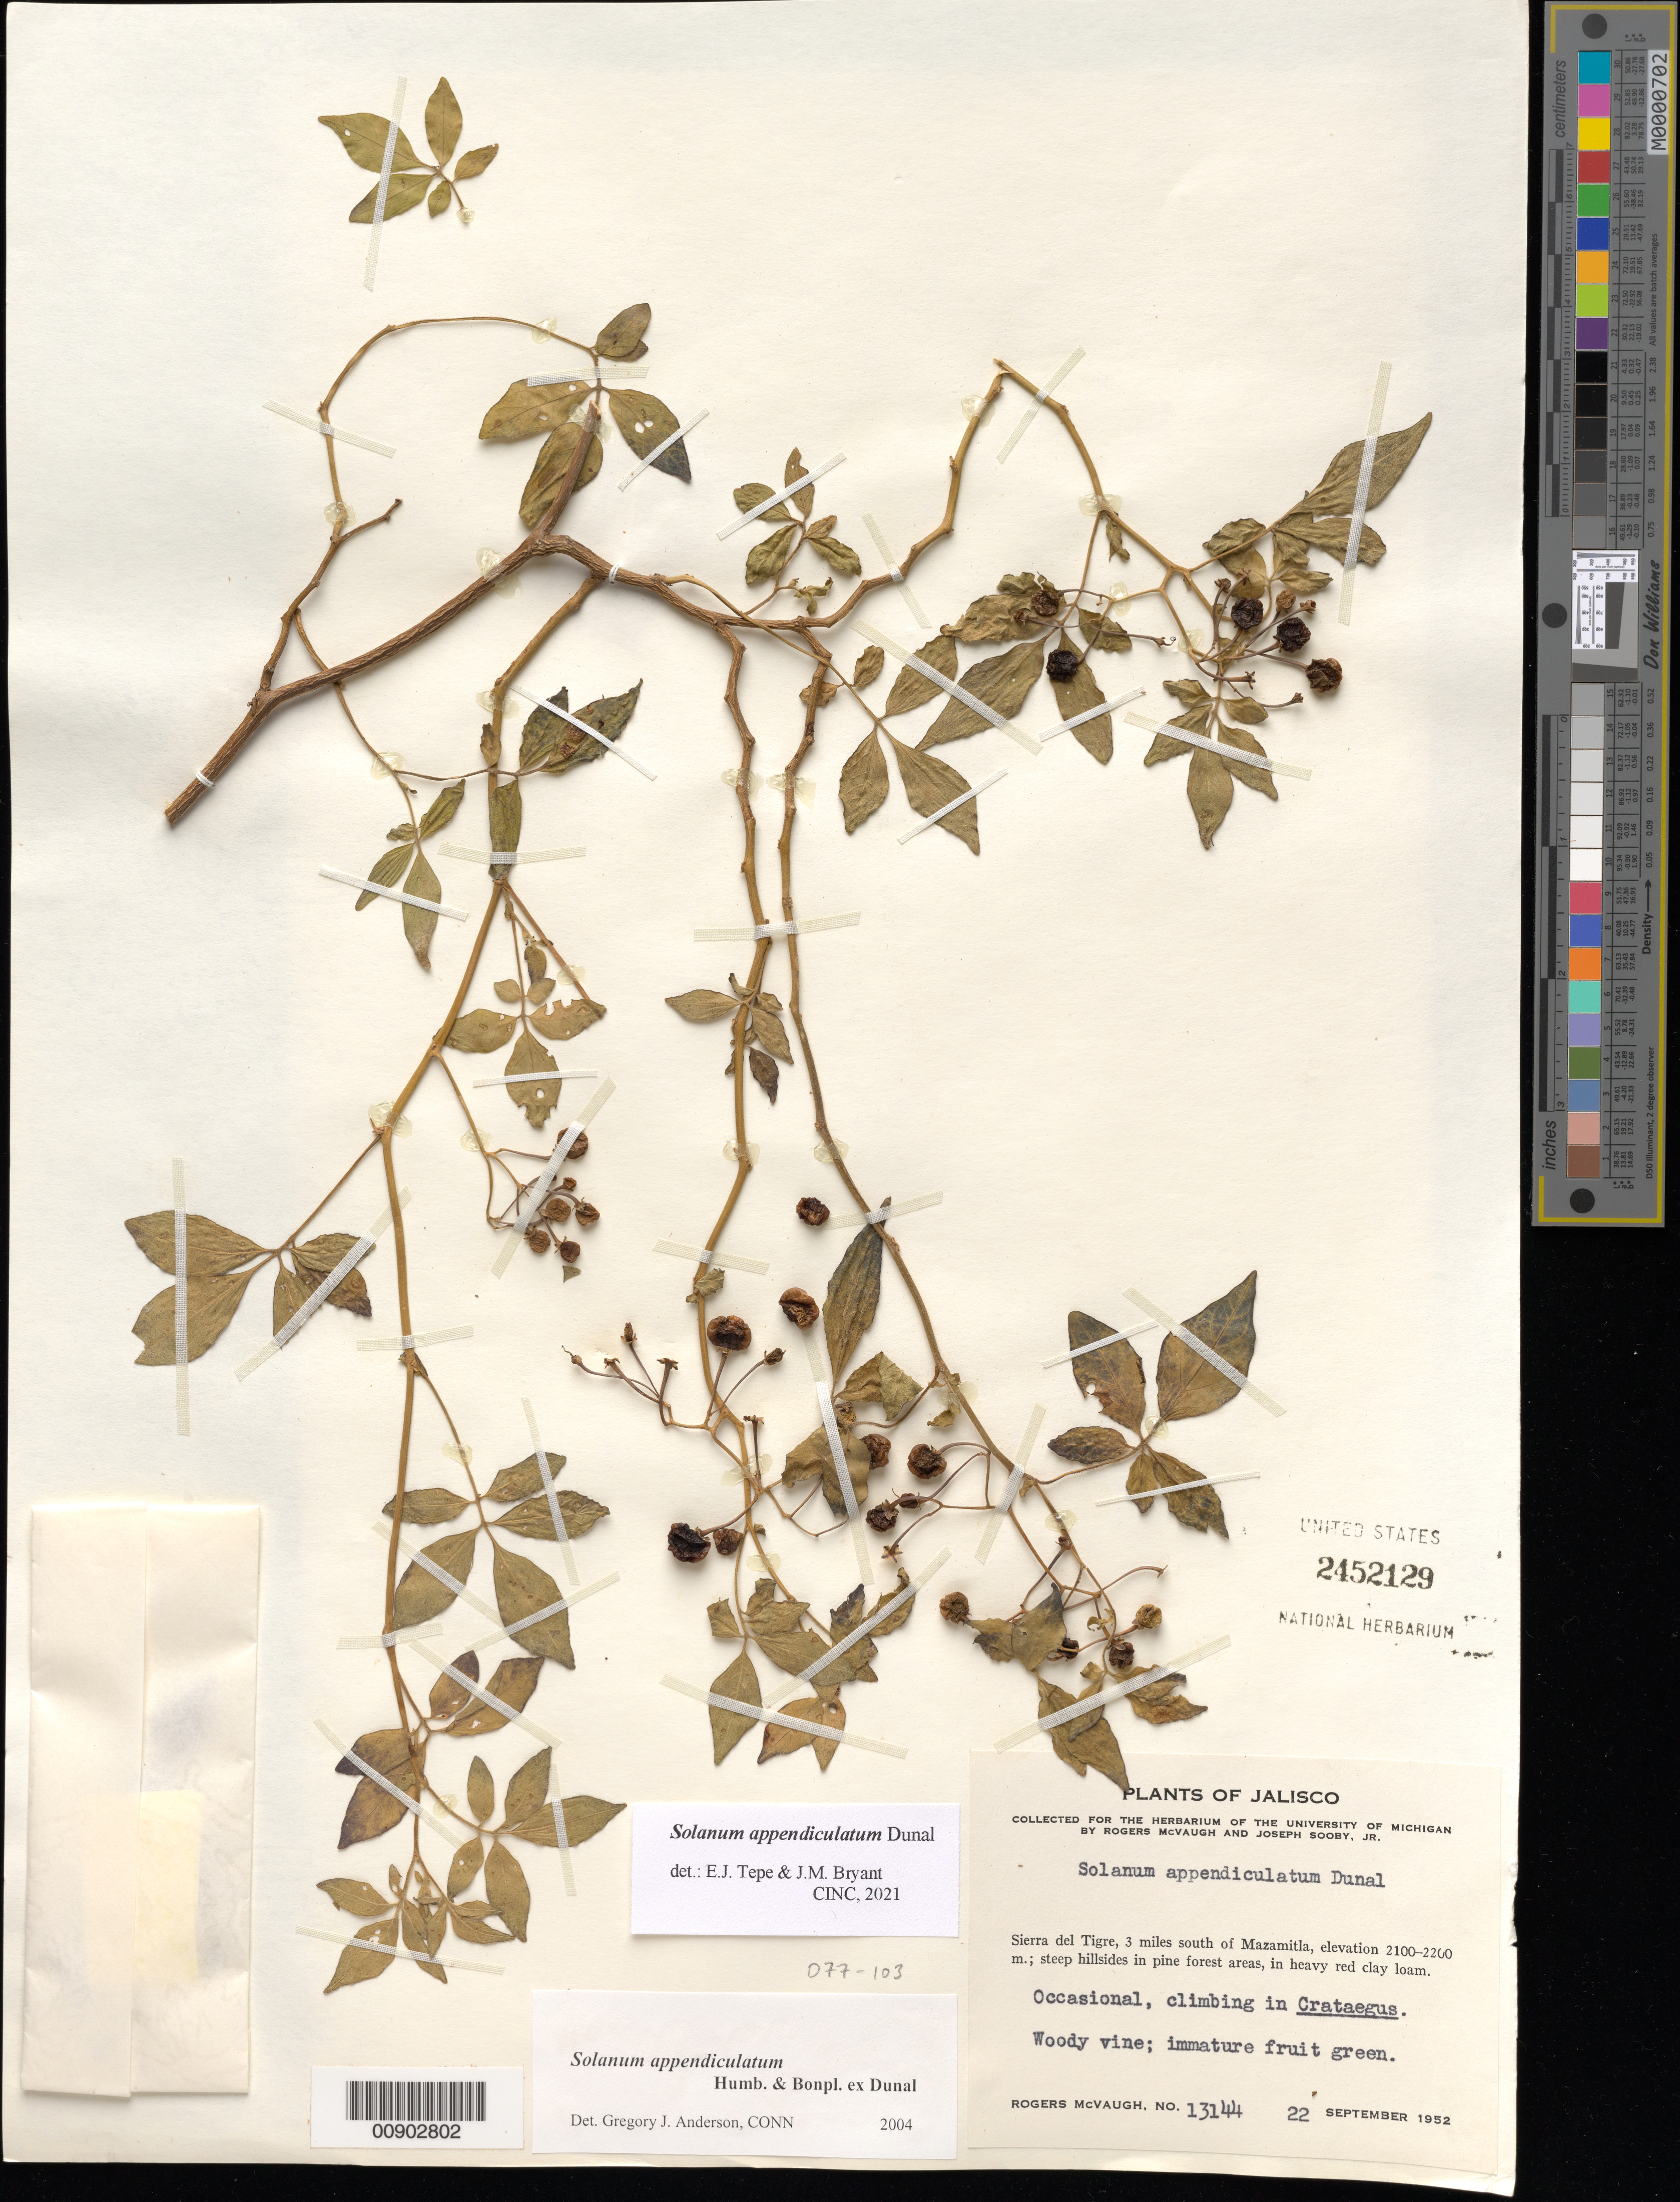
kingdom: Plantae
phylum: Tracheophyta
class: Magnoliopsida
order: Solanales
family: Solanaceae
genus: Solanum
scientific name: Solanum appendiculatum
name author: Humb. & Bonpl. ex Dunal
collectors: R. McVaugh & J. Sooby Jr.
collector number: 13144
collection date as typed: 22 Sep 1952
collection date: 1952-09-22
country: Mexico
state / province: Jalisco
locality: Sierra del Tigre, 3 miles south of Mazamitla.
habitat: Steep hillsides in pine forest areas, in heavy red clay loam. Climbing in Crataegus.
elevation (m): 2200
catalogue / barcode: US 2452129